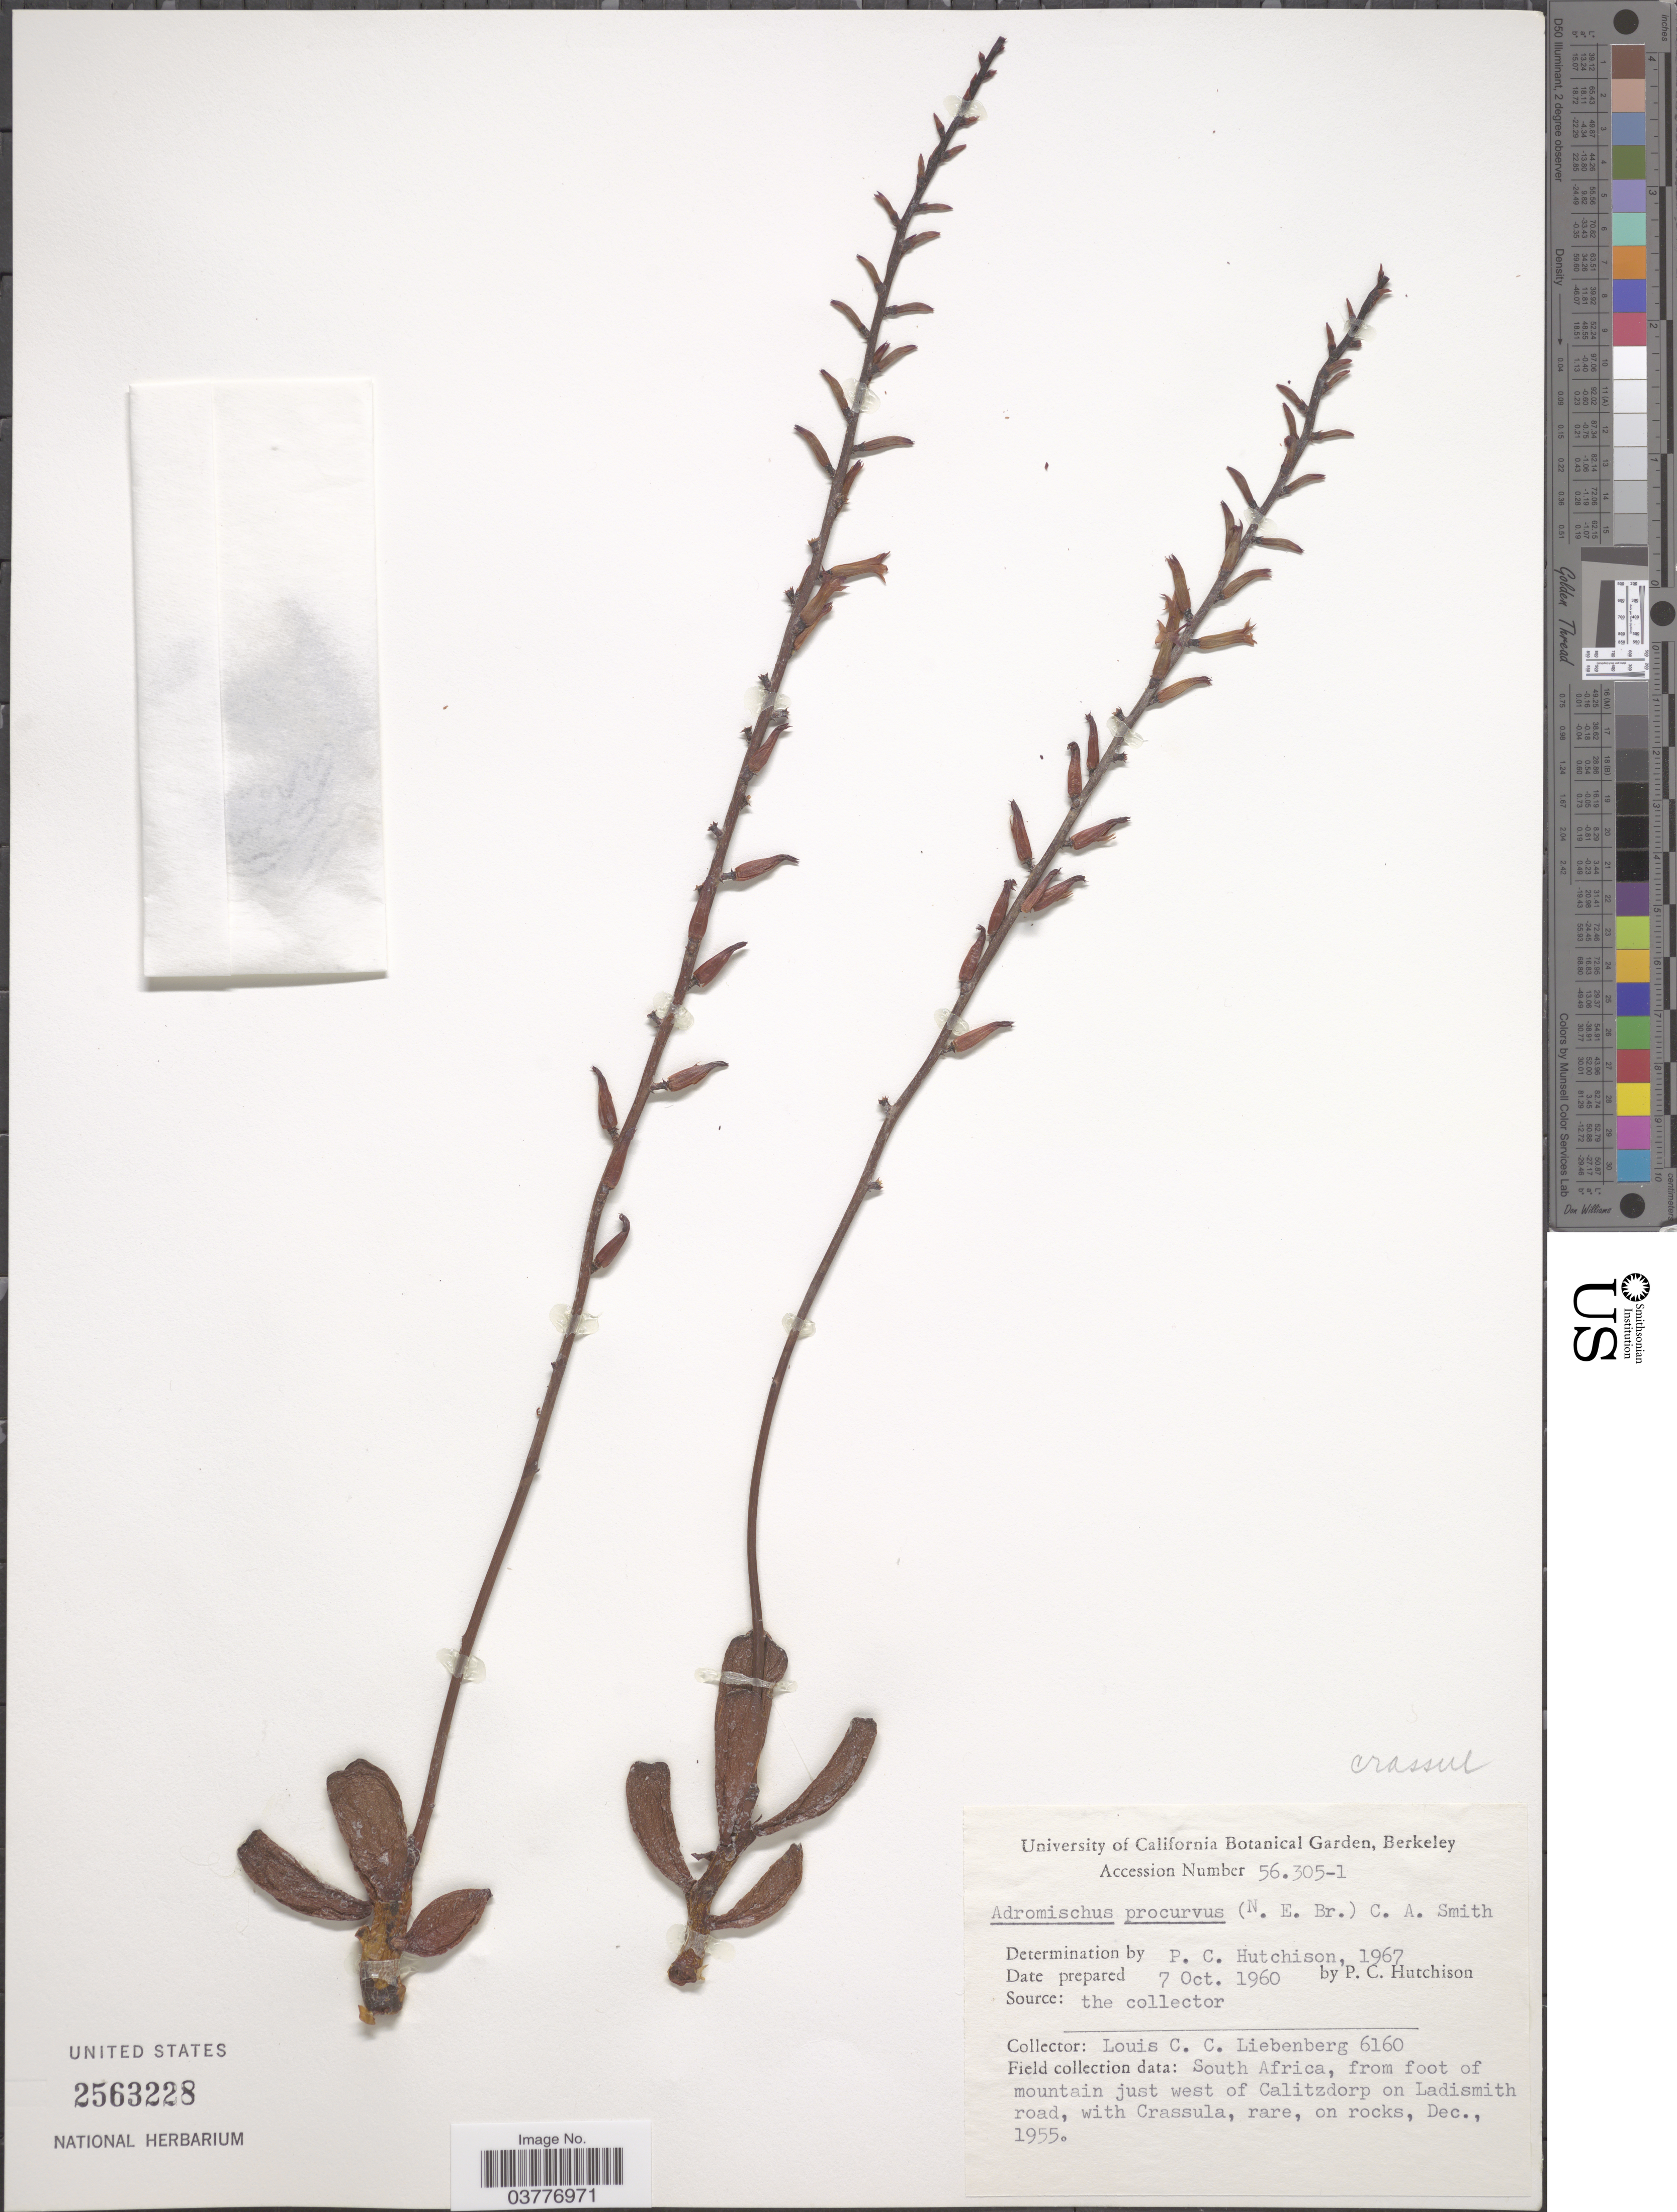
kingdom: Plantae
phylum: Tracheophyta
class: Magnoliopsida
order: Saxifragales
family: Crassulaceae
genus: Adromischus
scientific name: Adromischus procurvus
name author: (N.E. Br.) C.A. Sm.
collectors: P. C. Hutchison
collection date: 1960-10-07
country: United States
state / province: California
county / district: Alameda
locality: University of California Botanical Garden, Berkeley.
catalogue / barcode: US 2563228